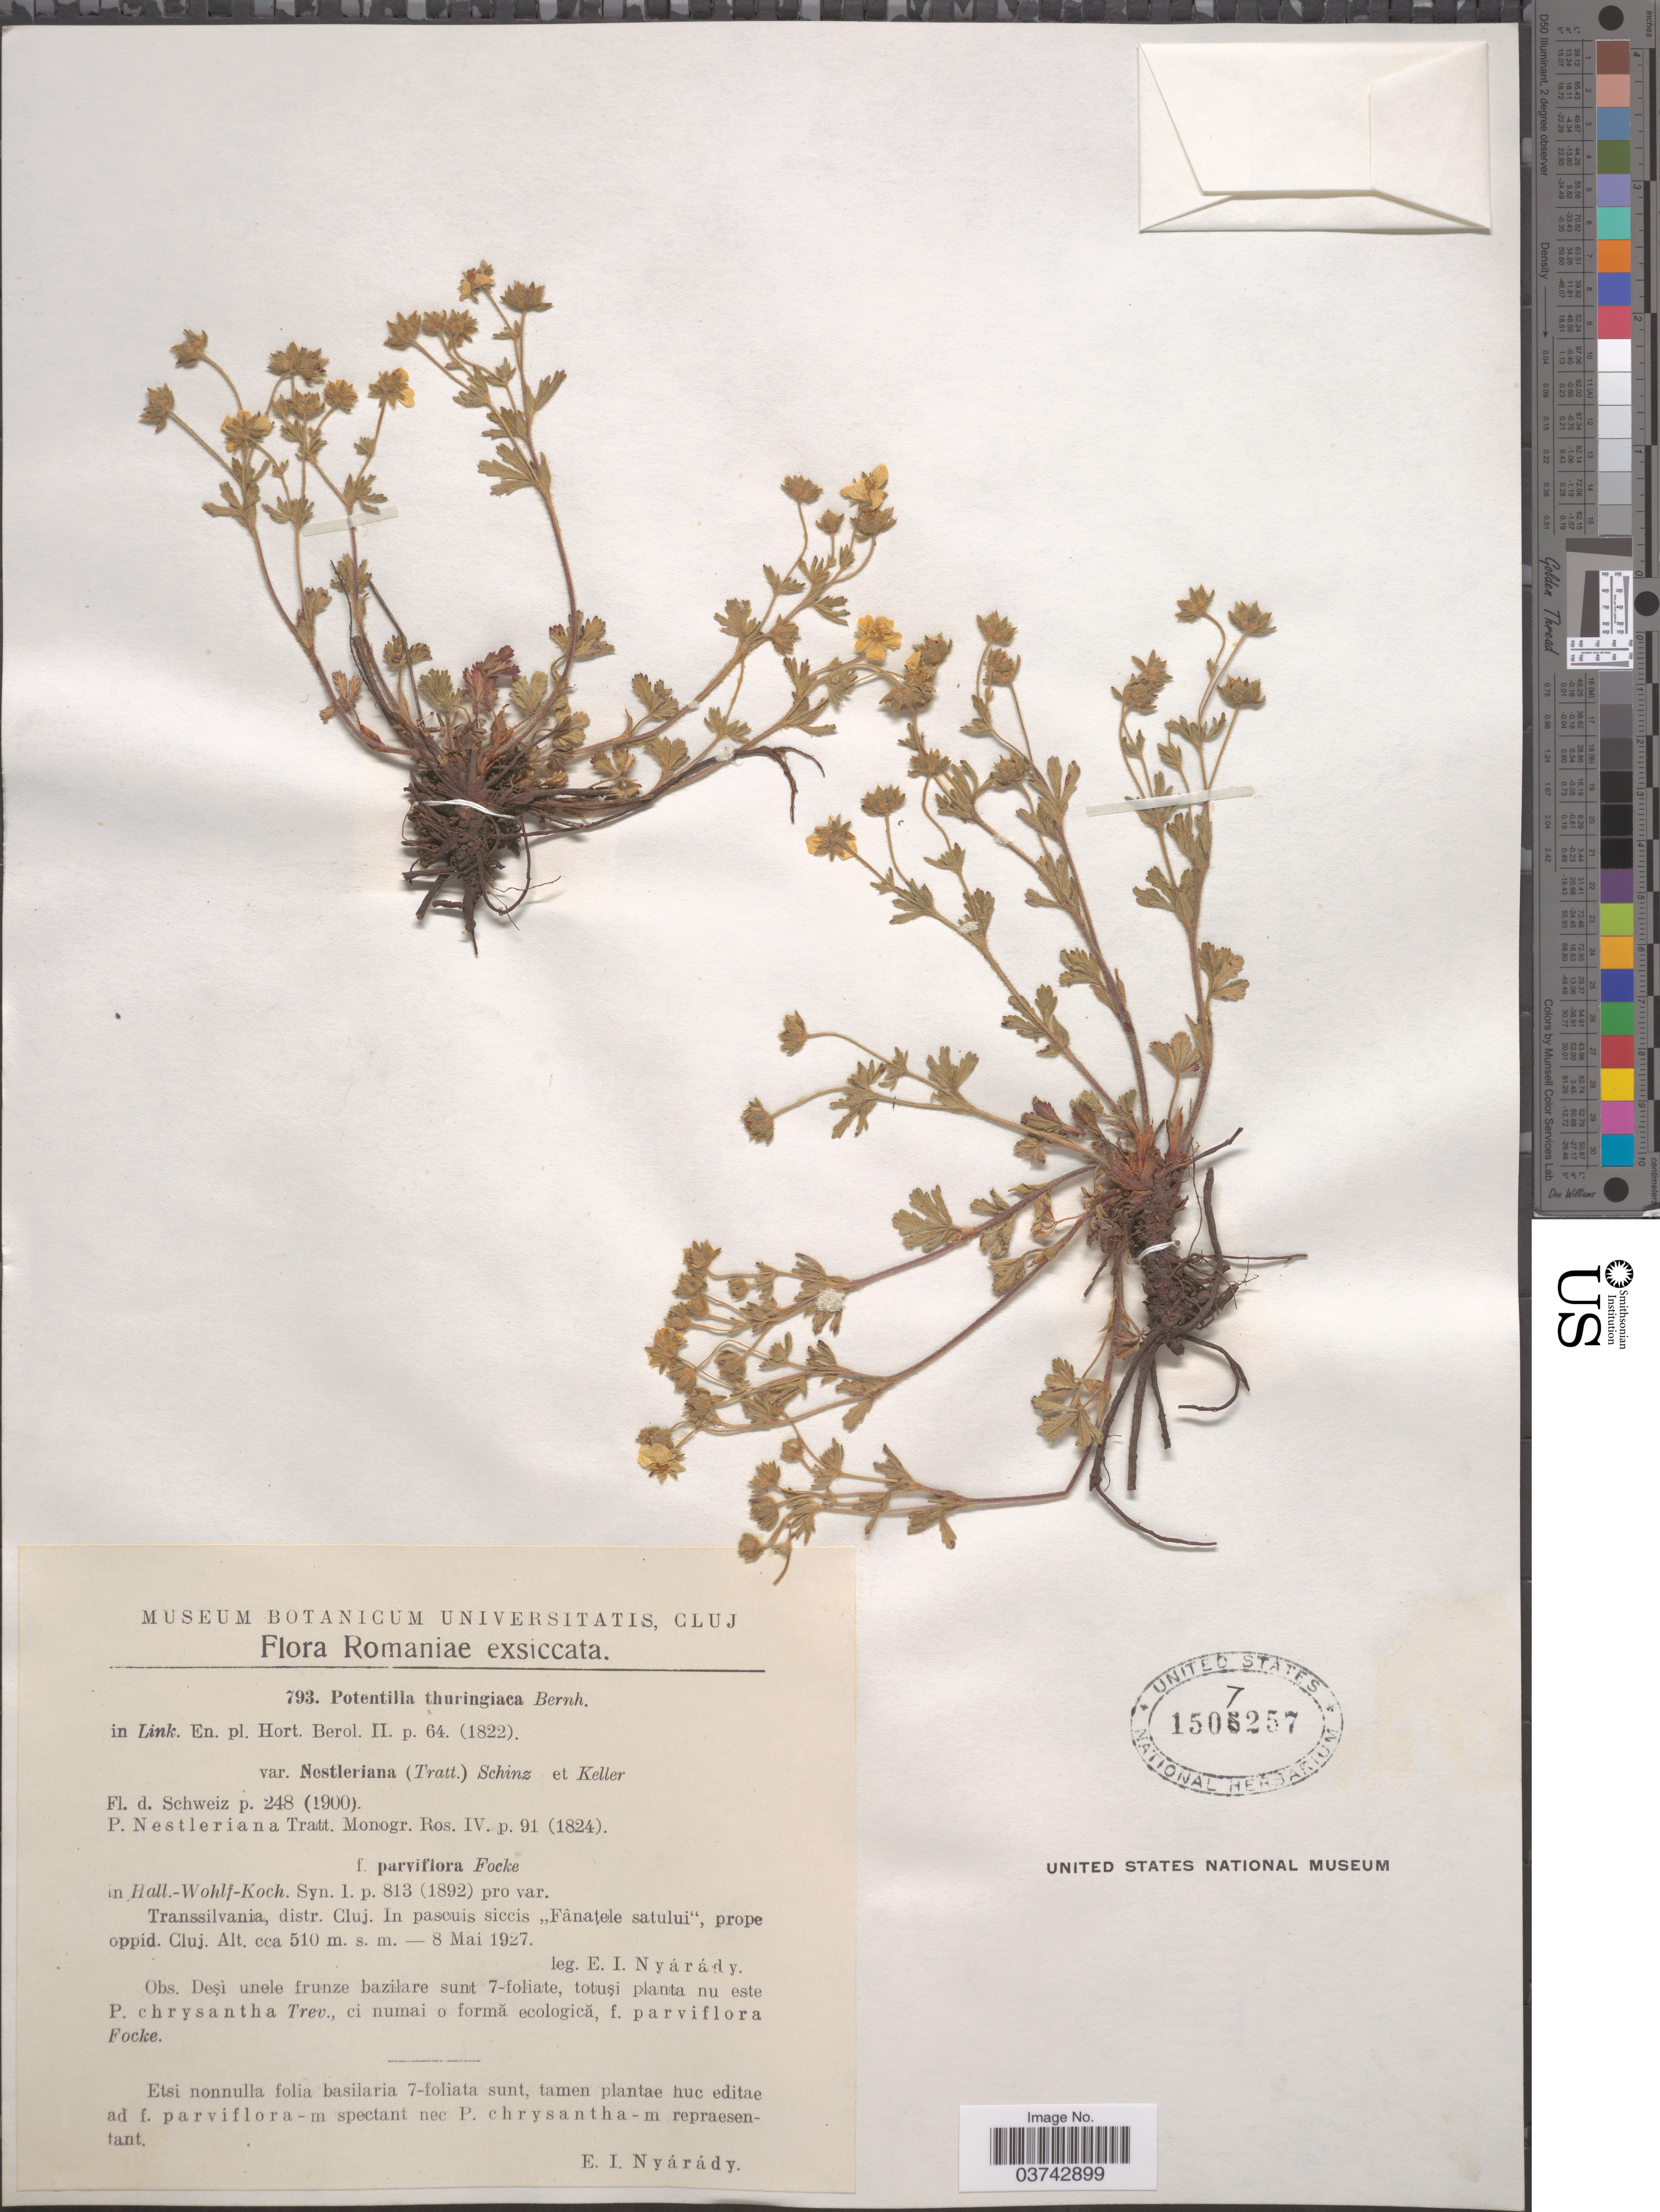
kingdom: Plantae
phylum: Tracheophyta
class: Magnoliopsida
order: Rosales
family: Rosaceae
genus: Potentilla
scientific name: Potentilla thuringiaca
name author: Bernh. ex Link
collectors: E. Nyárády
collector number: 793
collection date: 1927-05-08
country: Romania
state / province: Cluj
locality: Transsilvania, distr. Cluj. In pascuis siccis ,,Fânaţele satului', prope oppid. Cluj.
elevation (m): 510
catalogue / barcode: US 1507257